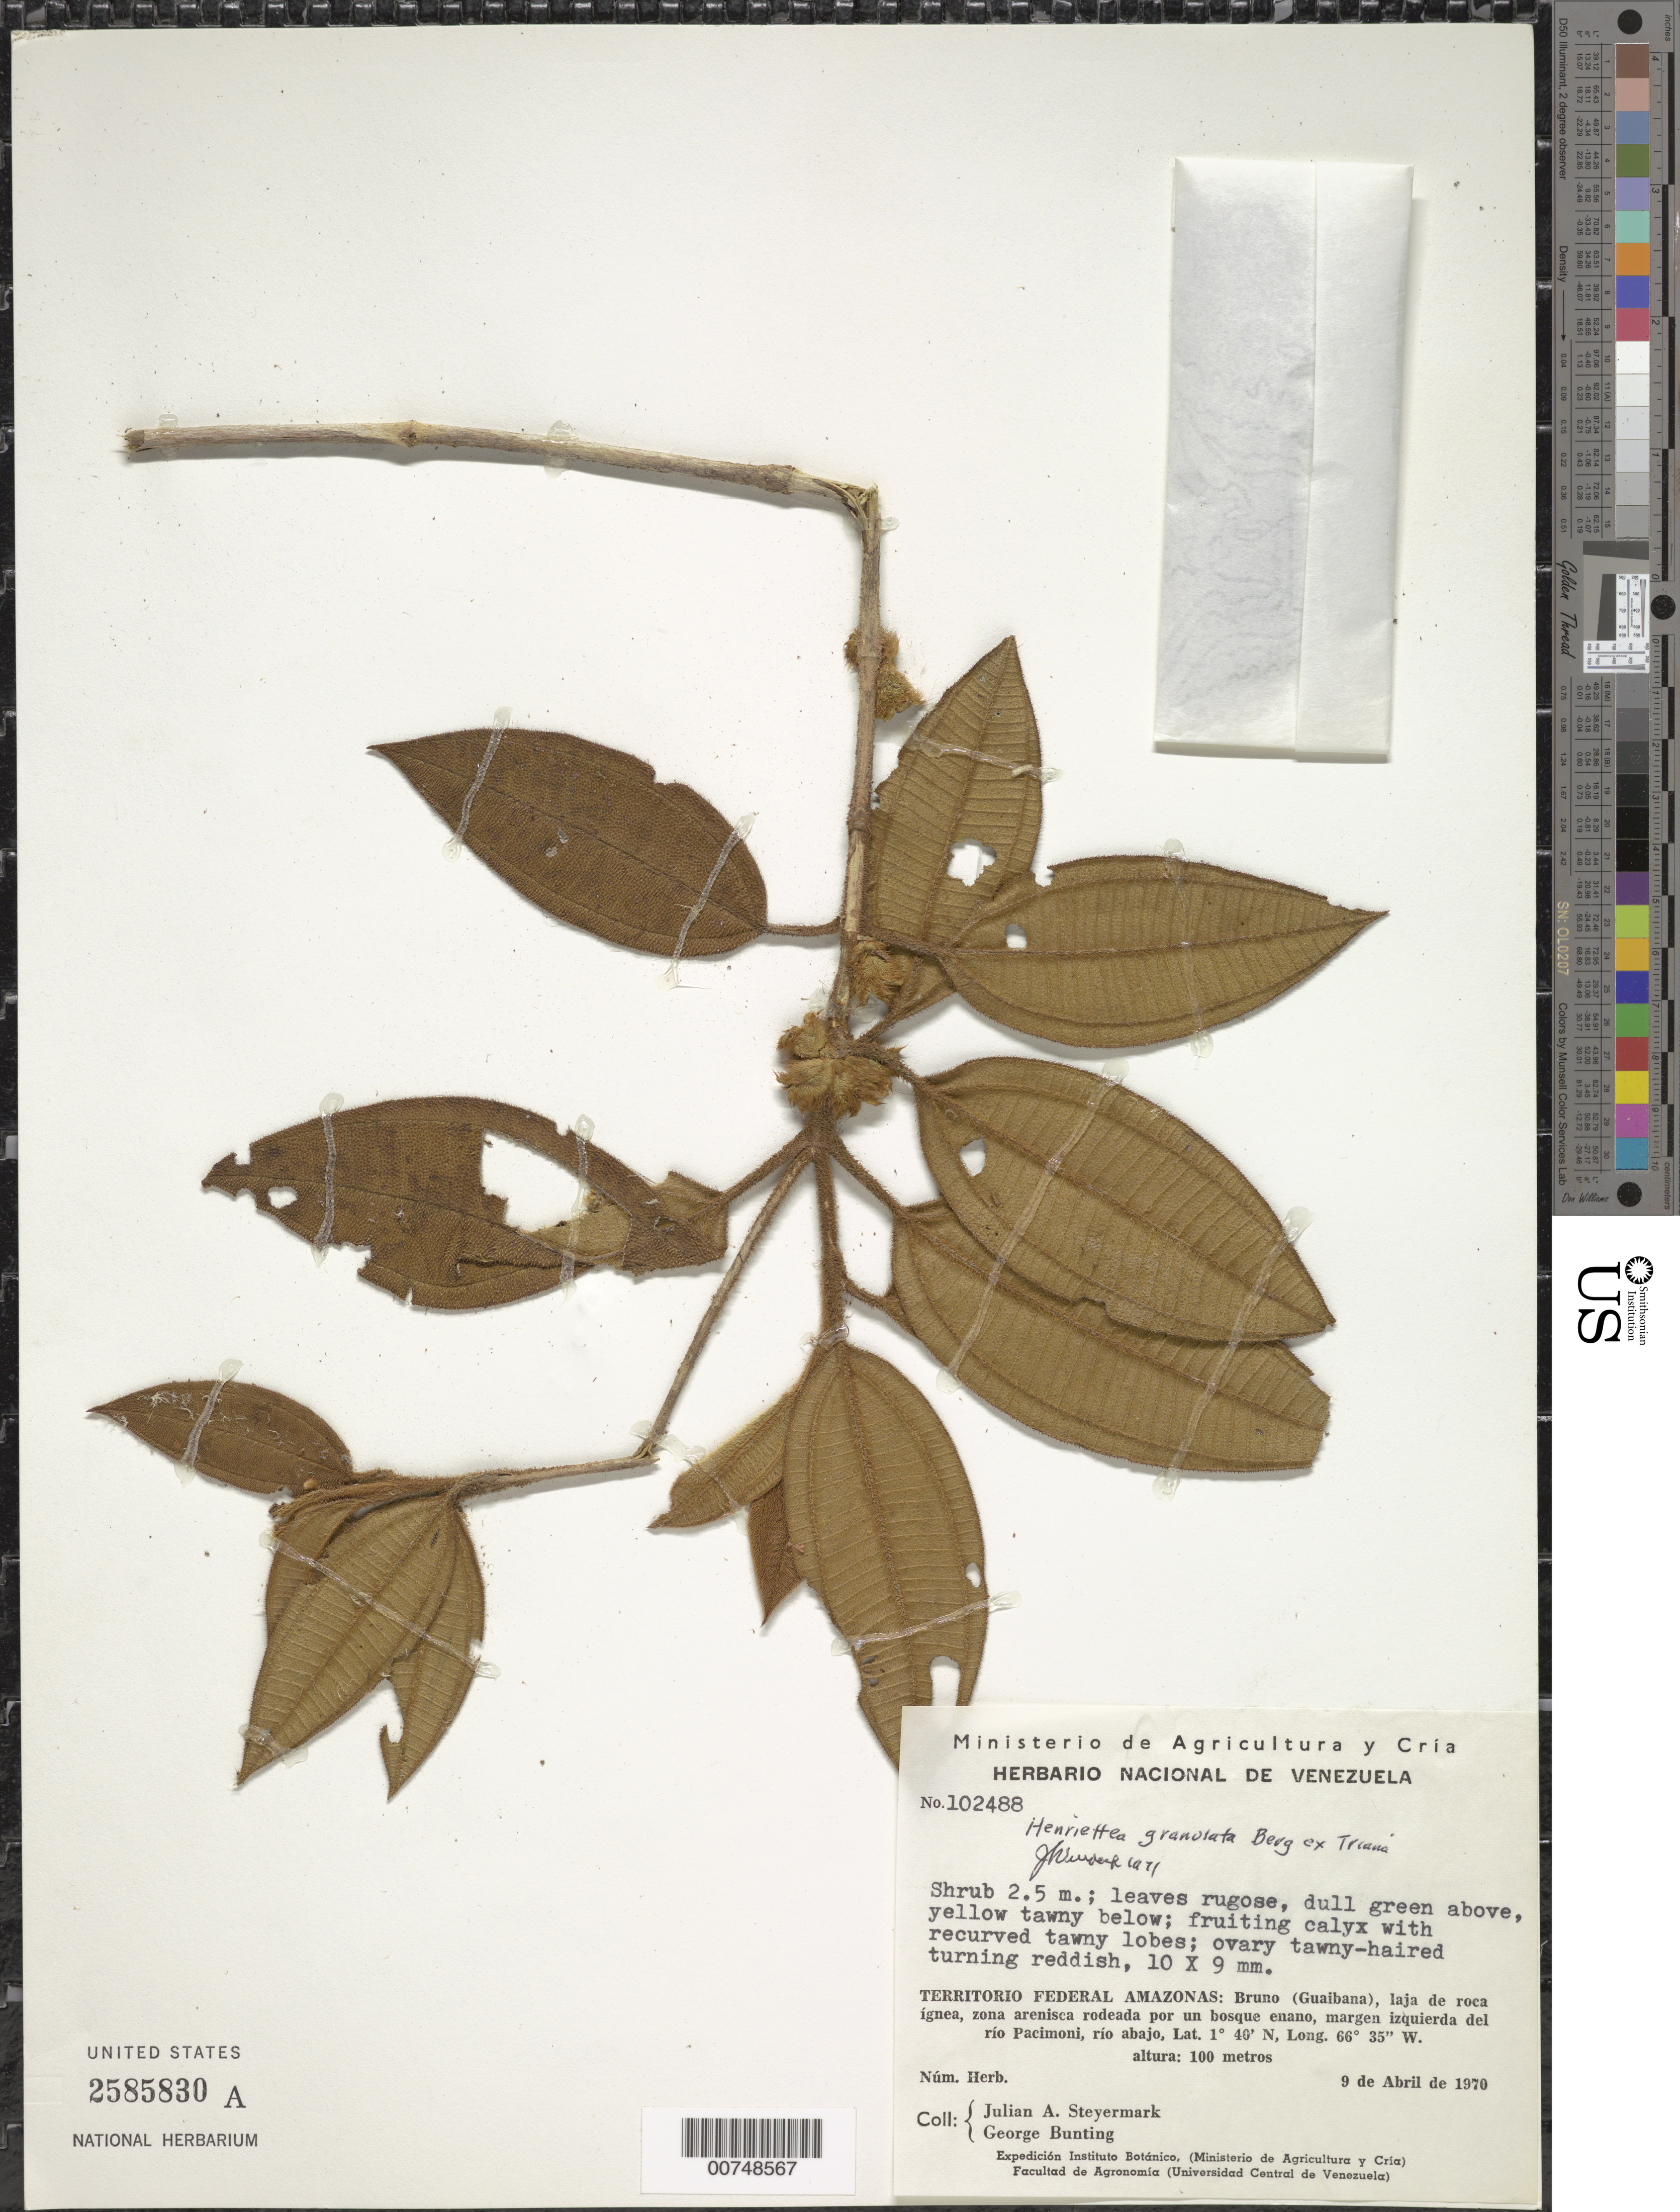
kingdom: Plantae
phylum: Tracheophyta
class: Magnoliopsida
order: Myrtales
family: Melastomataceae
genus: Henriettea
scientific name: Henriettea granulata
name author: Berg ex Triana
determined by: Wurdack, John J., (US), US (UNITED STATES)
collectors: J. Steyermark & G. S. Bunting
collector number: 102488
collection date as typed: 9-Apr-70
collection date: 1970-04-09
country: Venezuela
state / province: Amazonas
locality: Bruno (Guaibana), margen izquierda del río Pacimoni, río Abajo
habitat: Laja ignea, zona arsenica rodeada por un bosque enano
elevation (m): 100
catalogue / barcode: US 2585830A